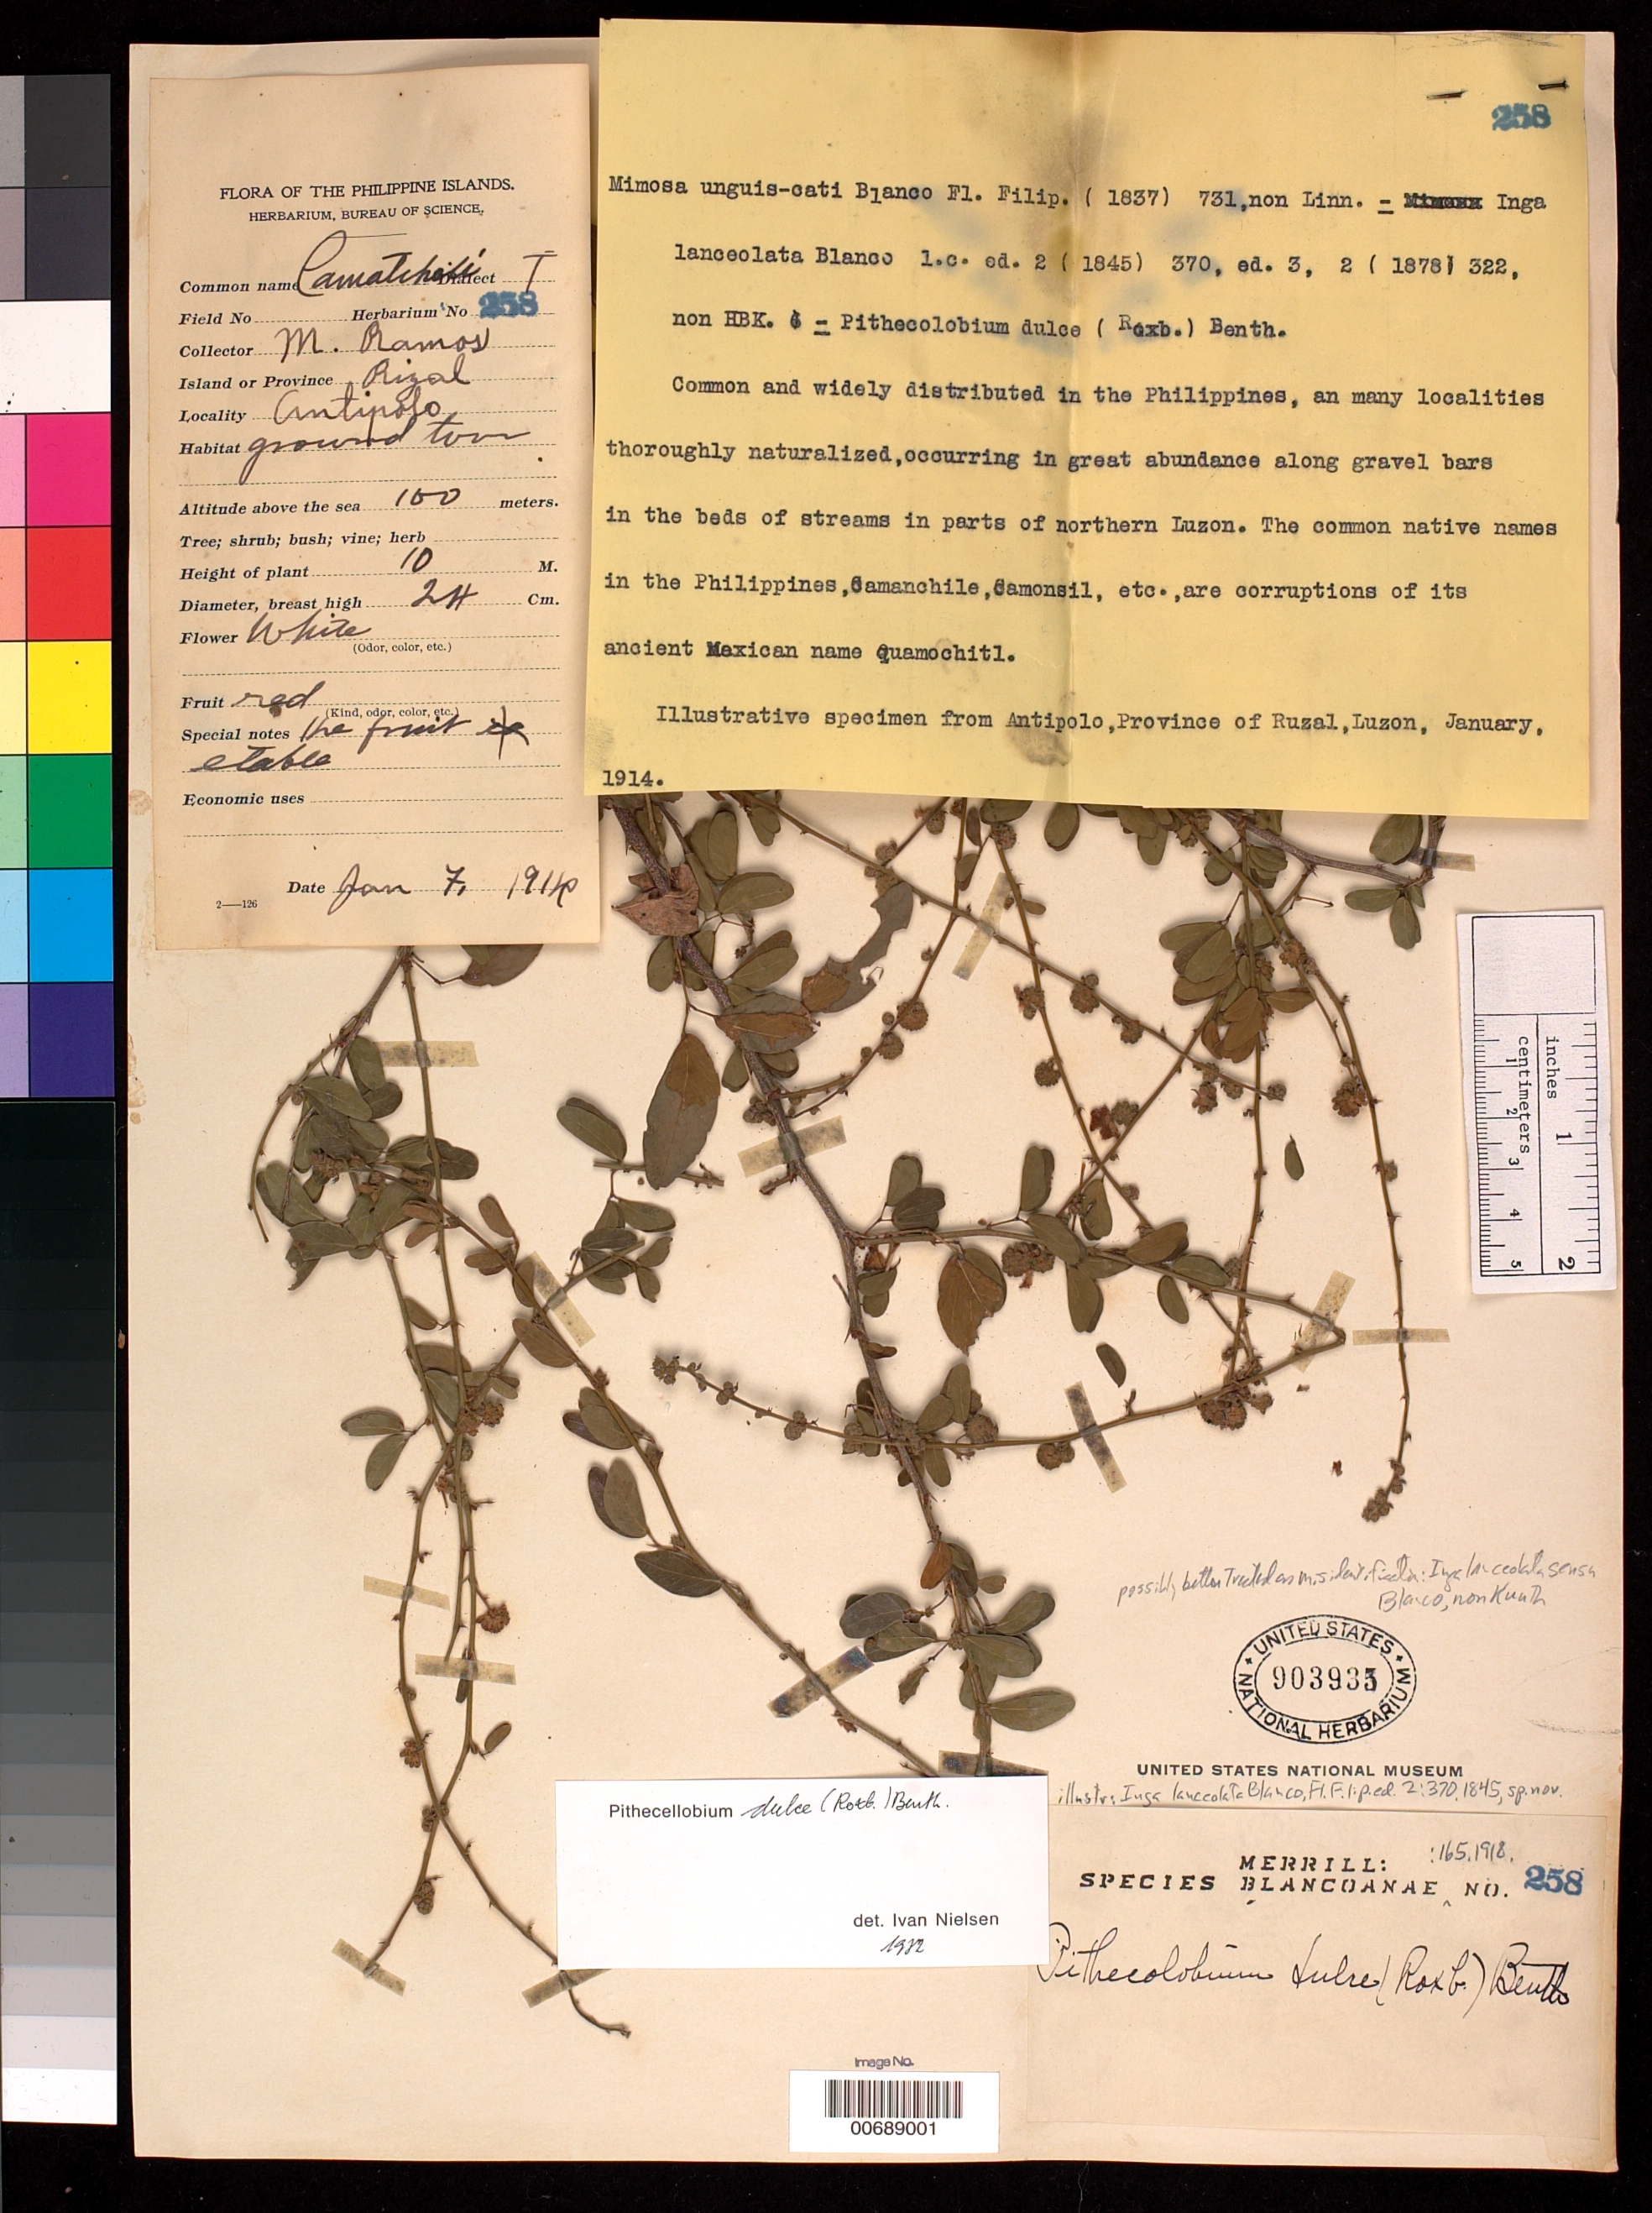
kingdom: Plantae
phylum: Tracheophyta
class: Magnoliopsida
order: Fabales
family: Fabaceae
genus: Pithecellobium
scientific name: Pithecellobium dulce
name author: (Roxb.) Benth.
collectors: M. Ramos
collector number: Sp. Blancoan. 0258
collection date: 1914-01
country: Philippines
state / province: Calabarzon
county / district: Rizal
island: Luzon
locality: Antipolo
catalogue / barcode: US 903935